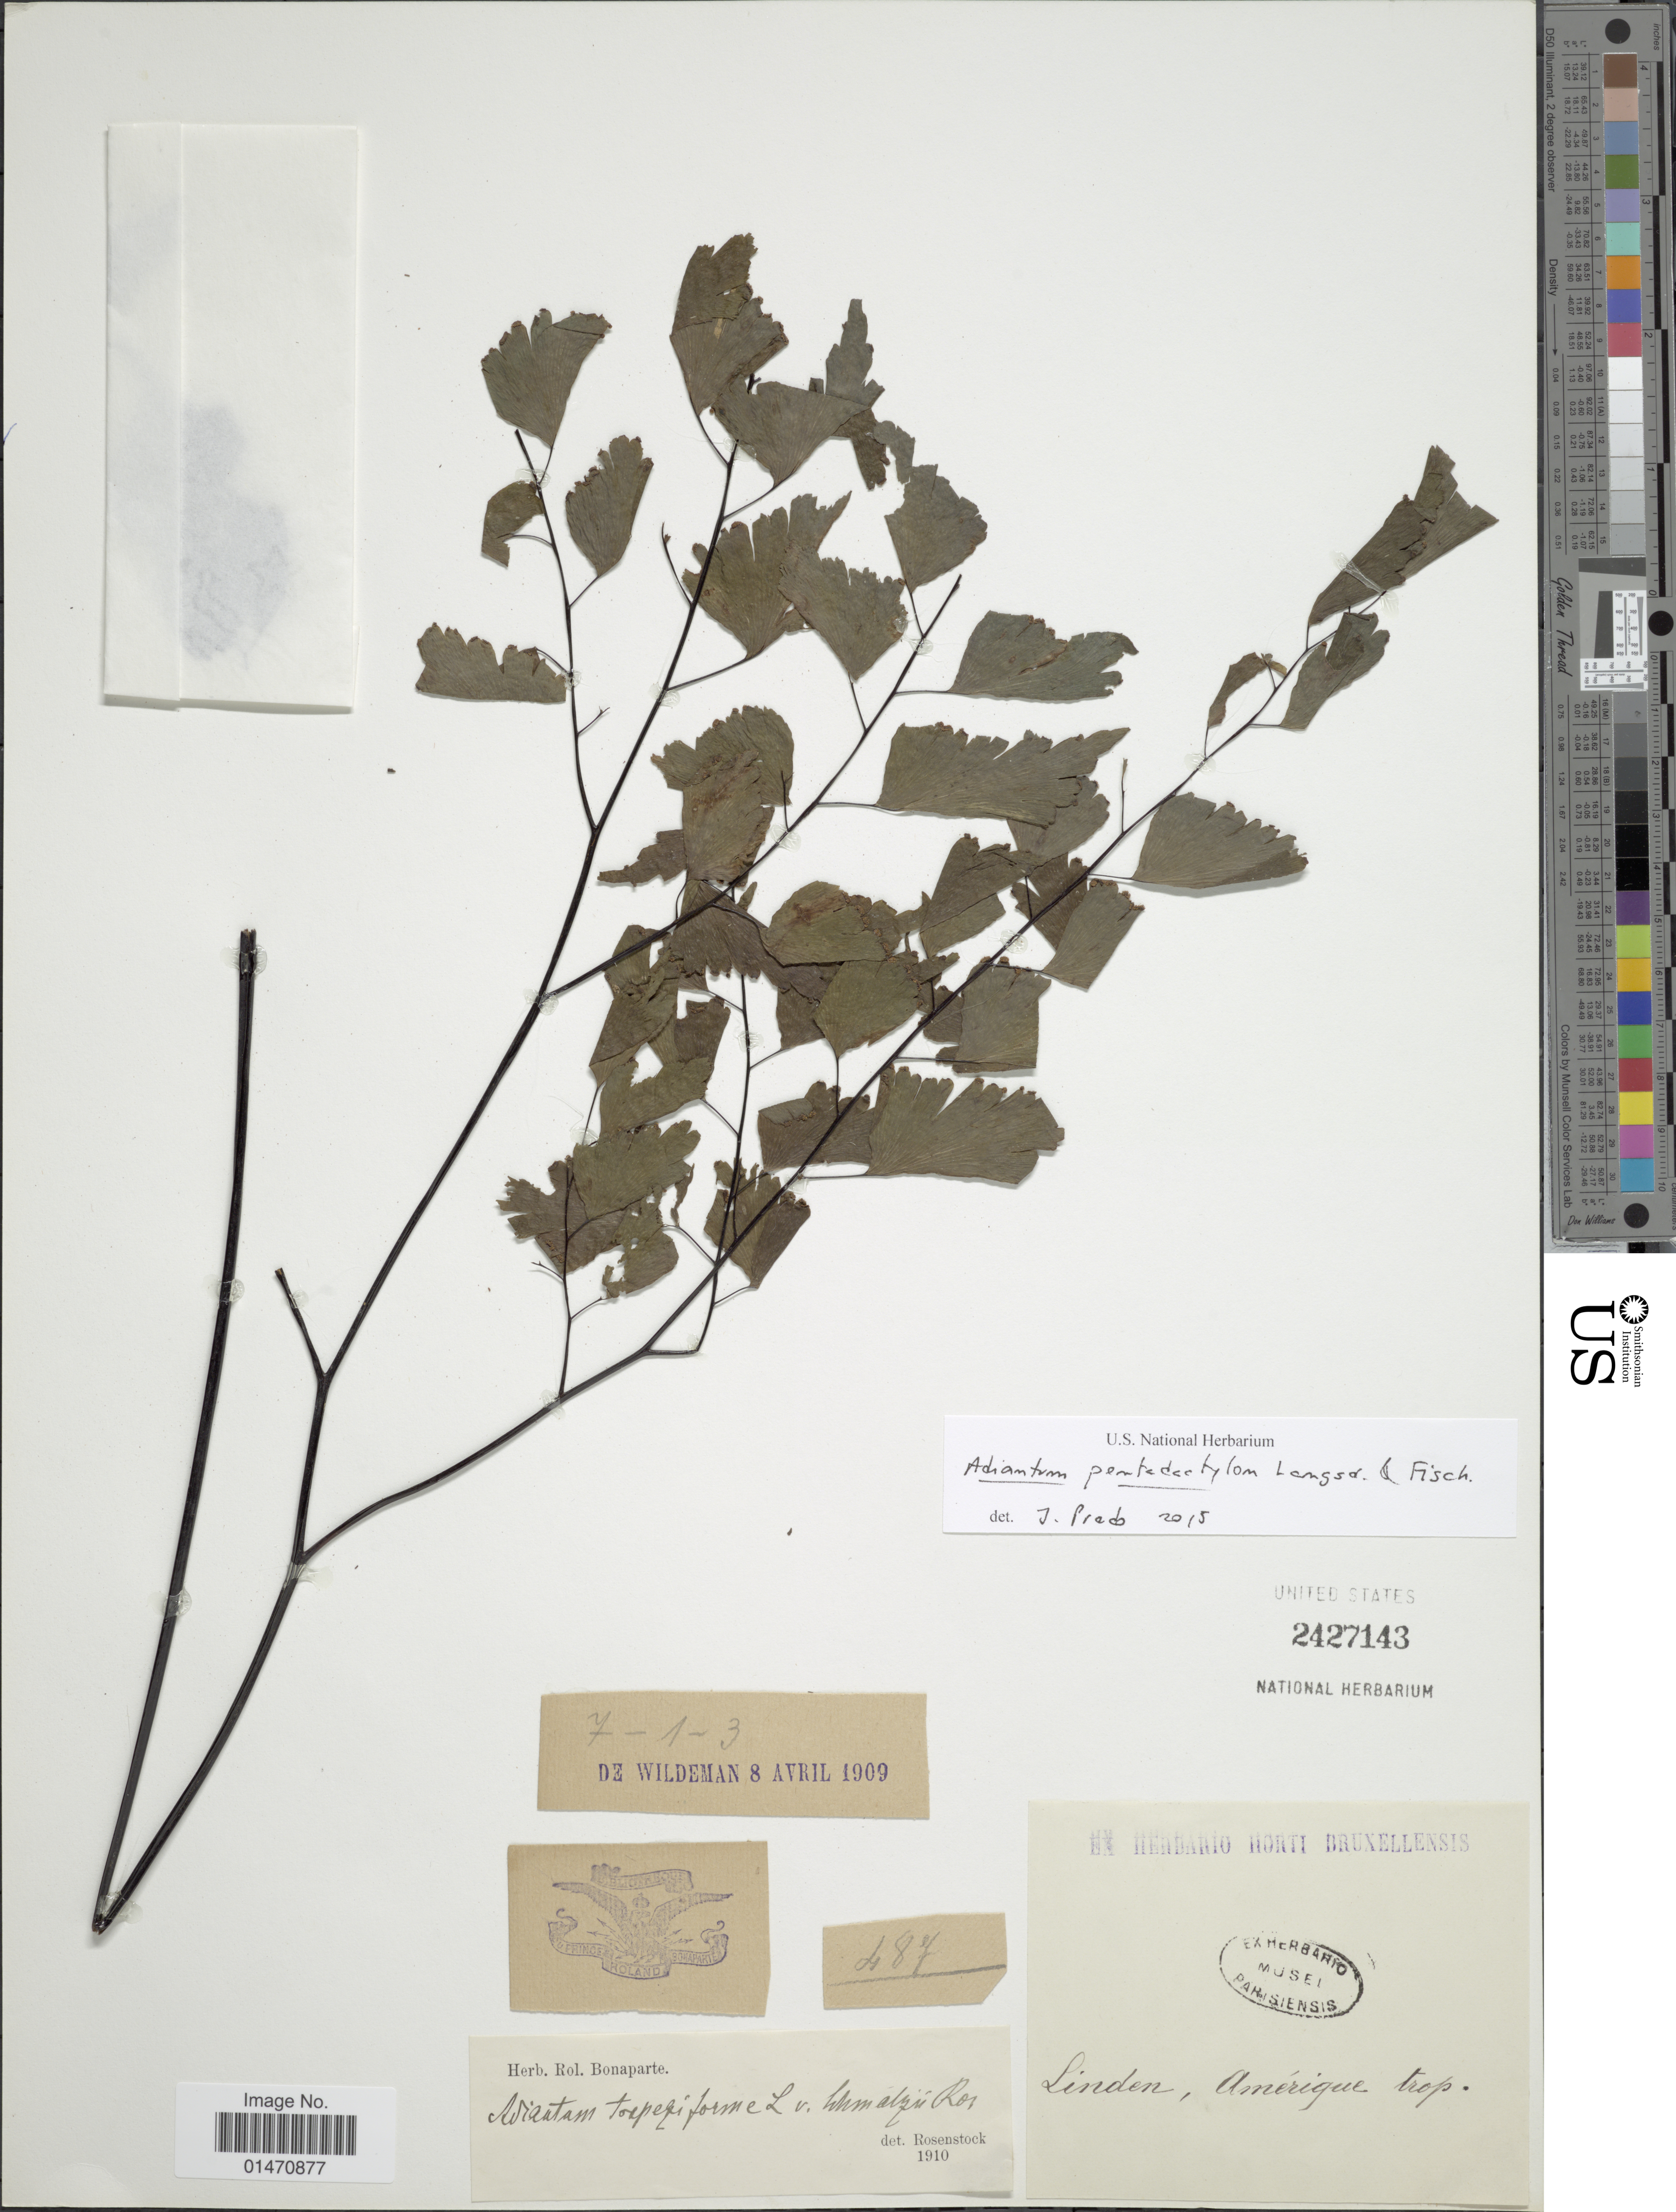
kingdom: Plantae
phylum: Tracheophyta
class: Polypodiopsida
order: Polypodiales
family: Pteridaceae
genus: Adiantum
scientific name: Adiantum pentadactylon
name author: Langsd. & Fisch.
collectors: ex herb. Horti Bruxellensis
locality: Linden, Amerique trop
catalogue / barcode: US 2427143